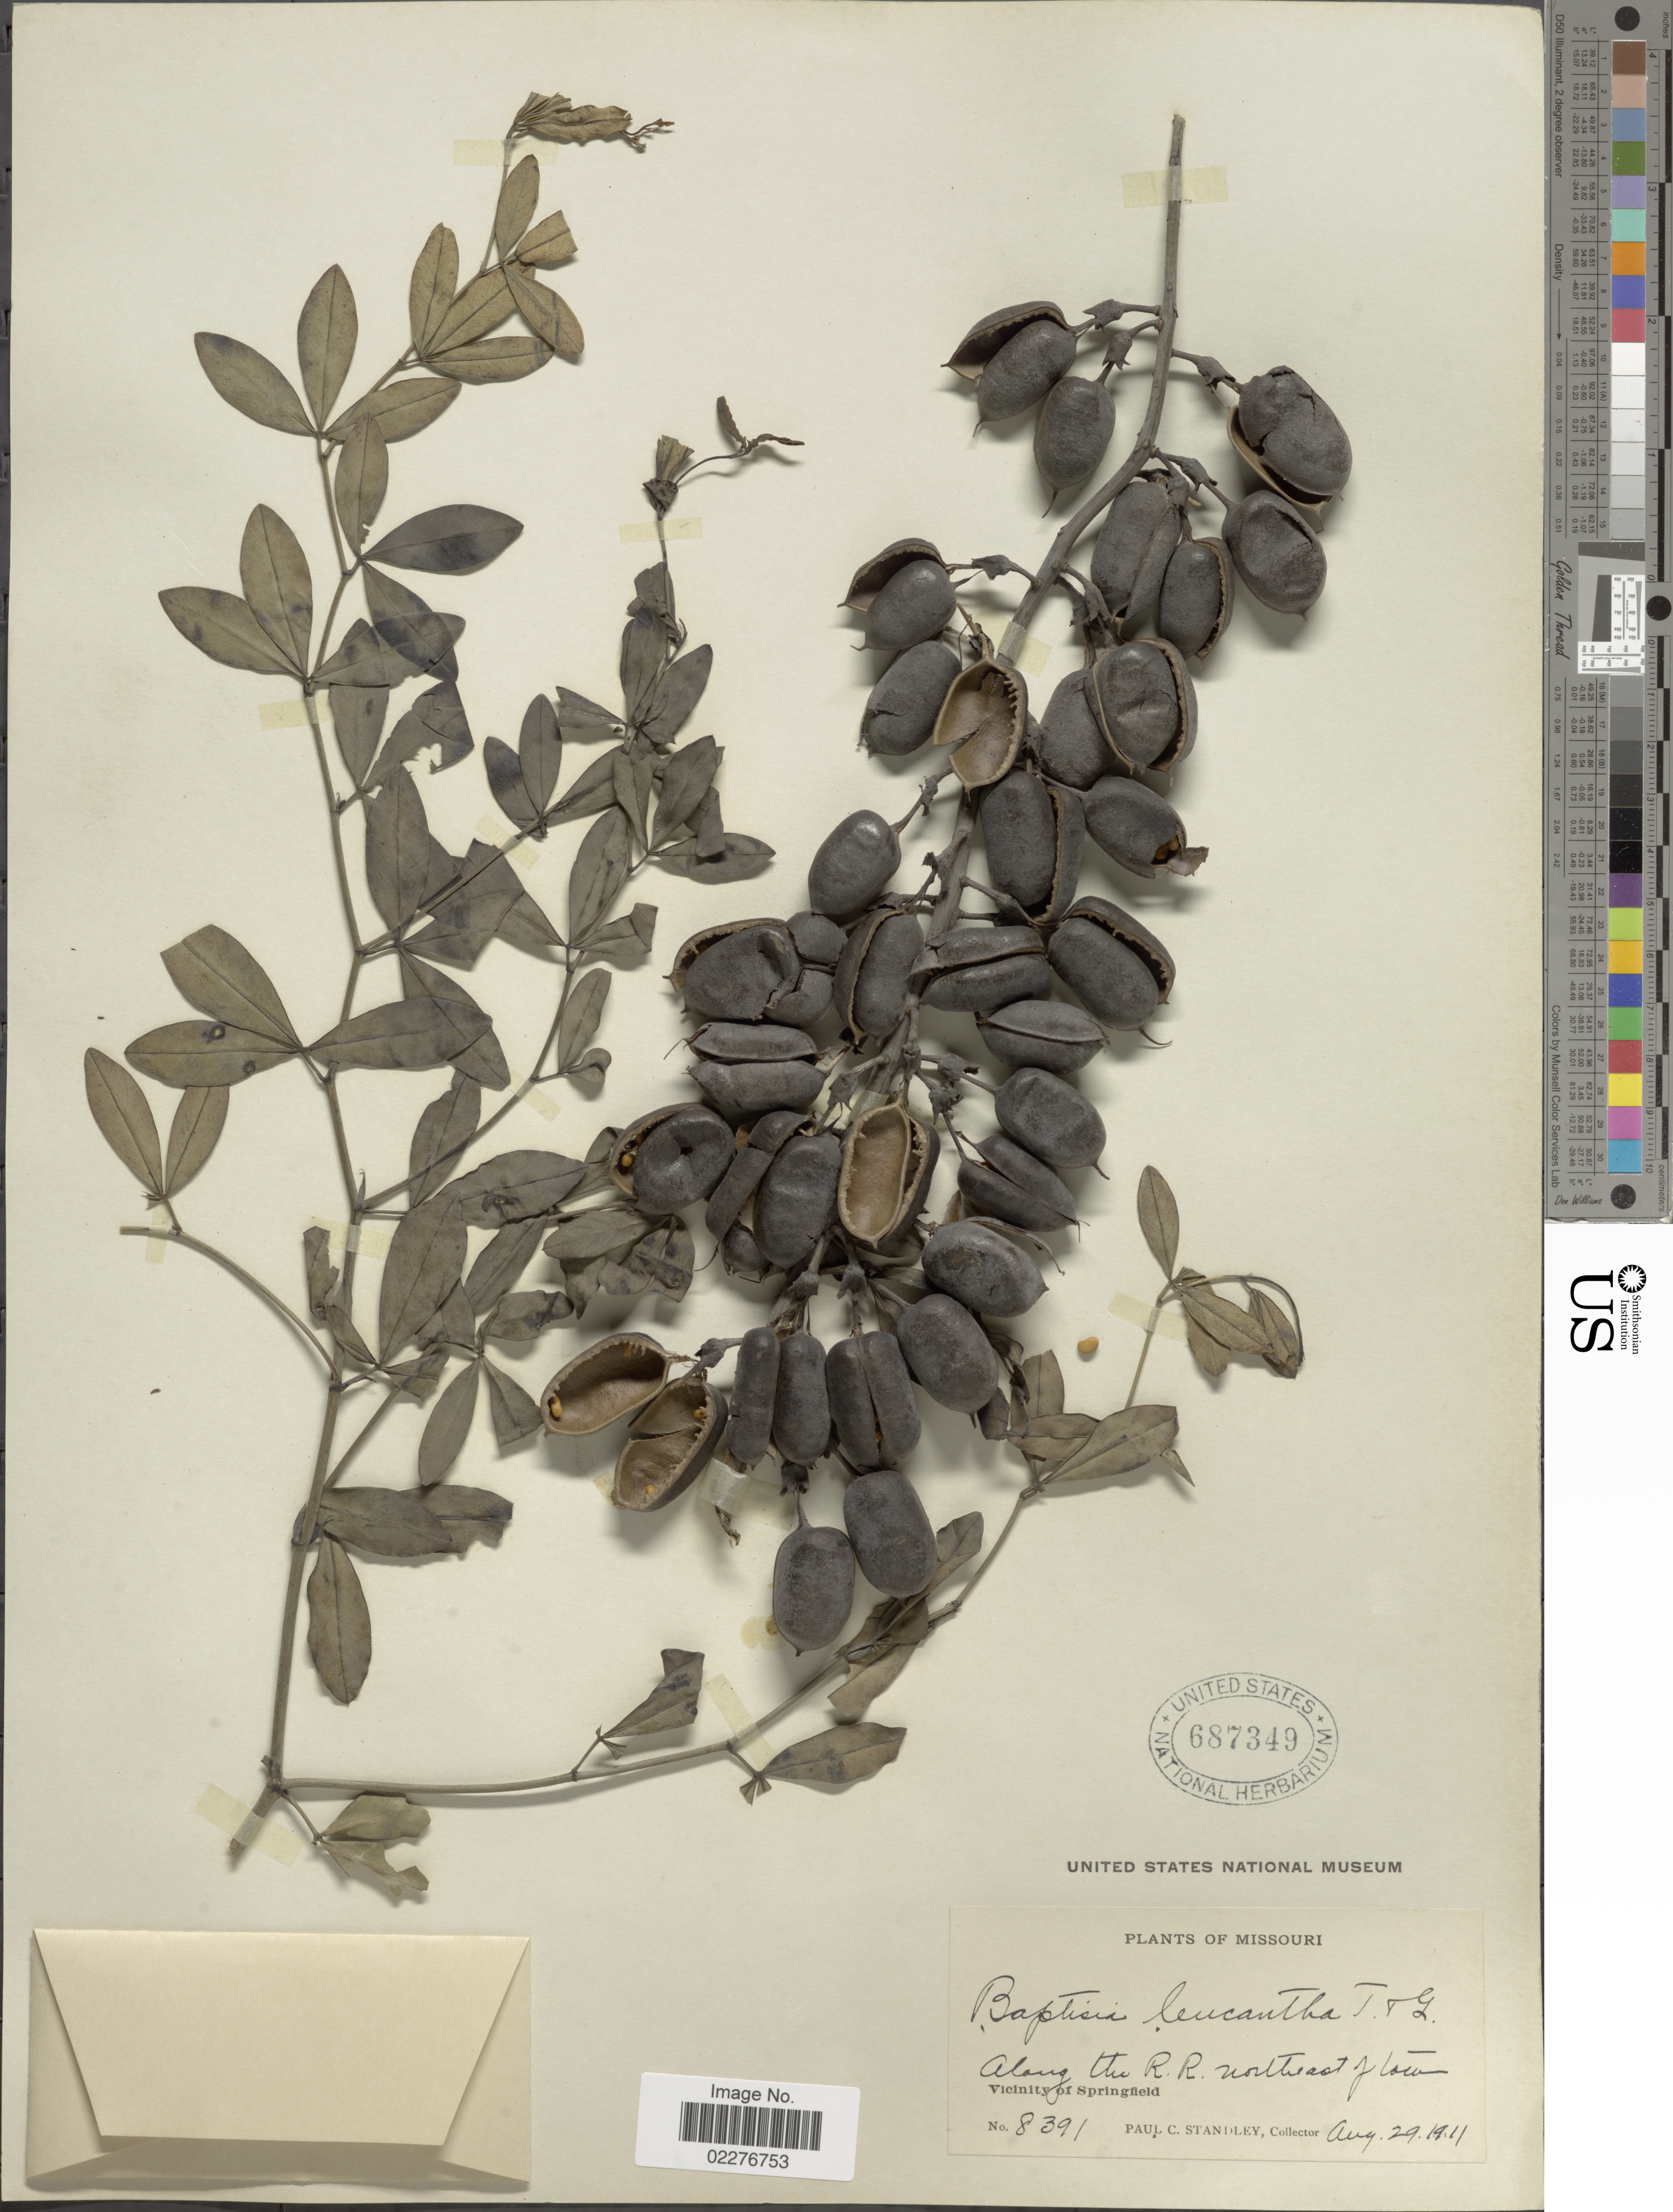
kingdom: Plantae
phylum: Tracheophyta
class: Magnoliopsida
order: Fabales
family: Fabaceae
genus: Baptisia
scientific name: Baptisia leucantha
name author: Torr. & A. Gray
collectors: P. C. Standley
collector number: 8391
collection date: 1911-08-29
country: United States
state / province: Missouri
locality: Along the R.R. northeast of town. Vicinity of Springfield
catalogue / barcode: US 687349